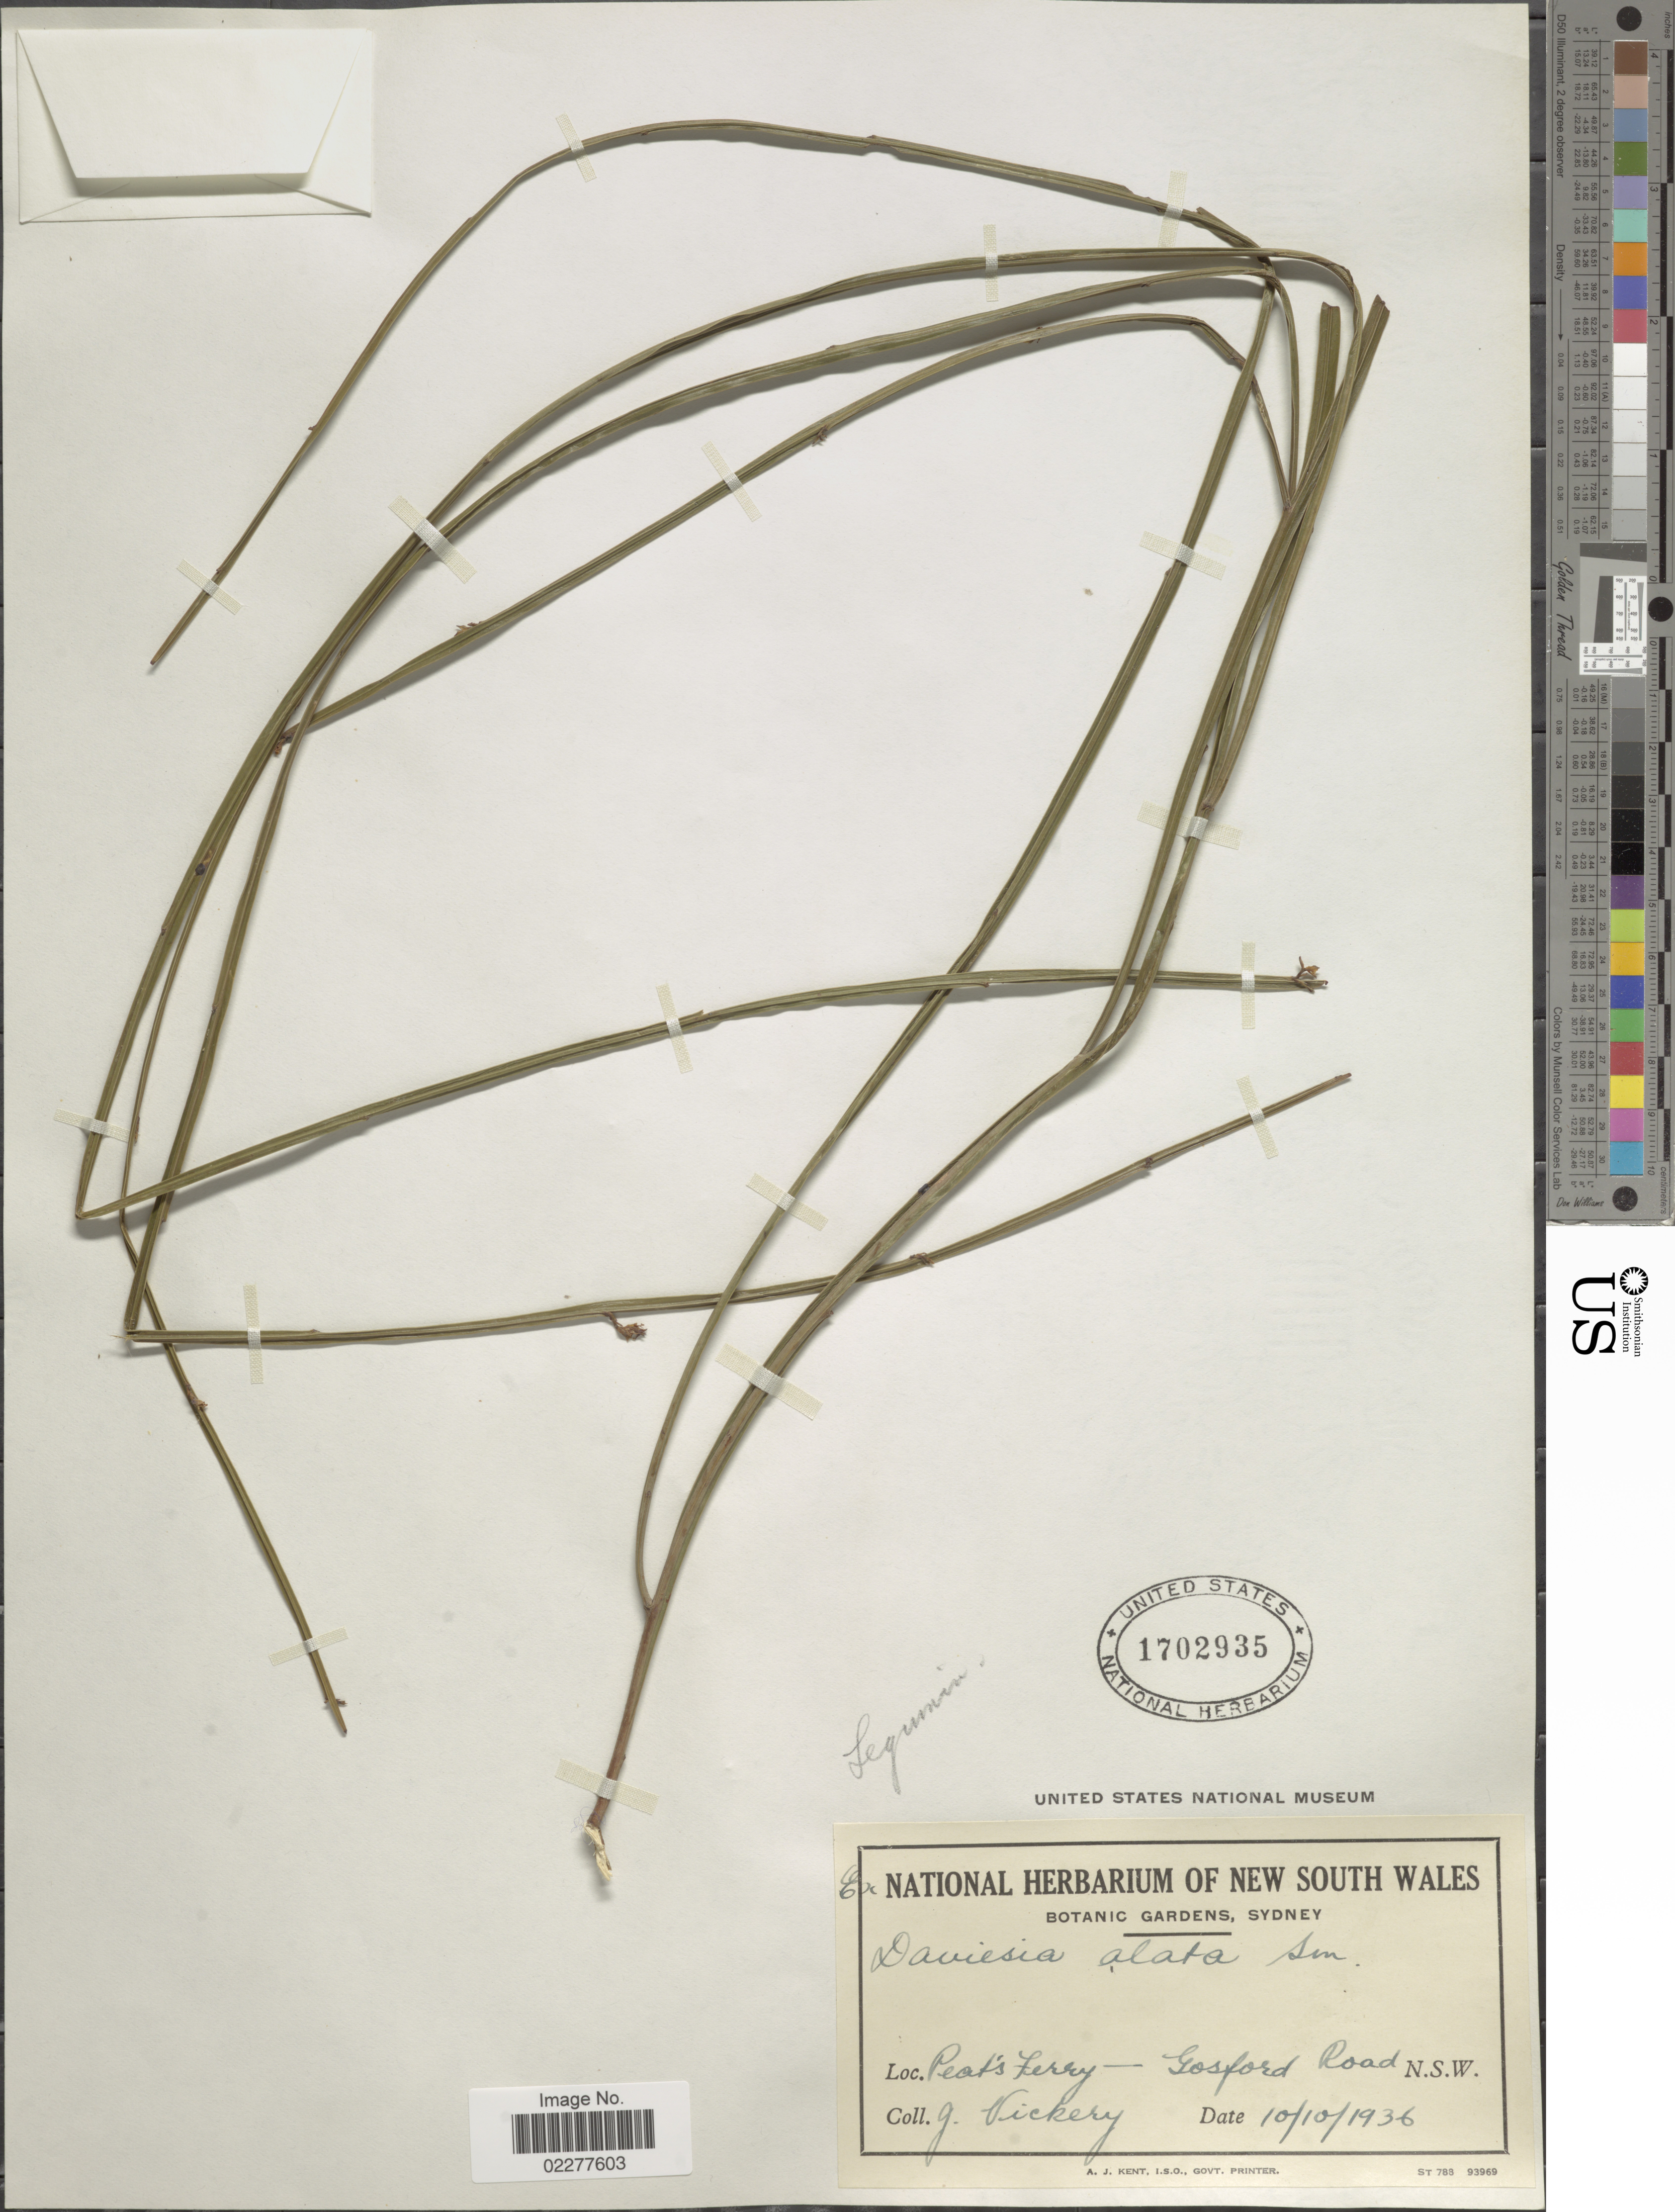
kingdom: Plantae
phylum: Tracheophyta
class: Magnoliopsida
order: Fabales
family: Fabaceae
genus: Daviesia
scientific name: Daviesia alata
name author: Sm.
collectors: J. Vickery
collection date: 1936-10-10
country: Australia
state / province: New South Wales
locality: Peat's Ferry - Gosford Road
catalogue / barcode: US 1702935